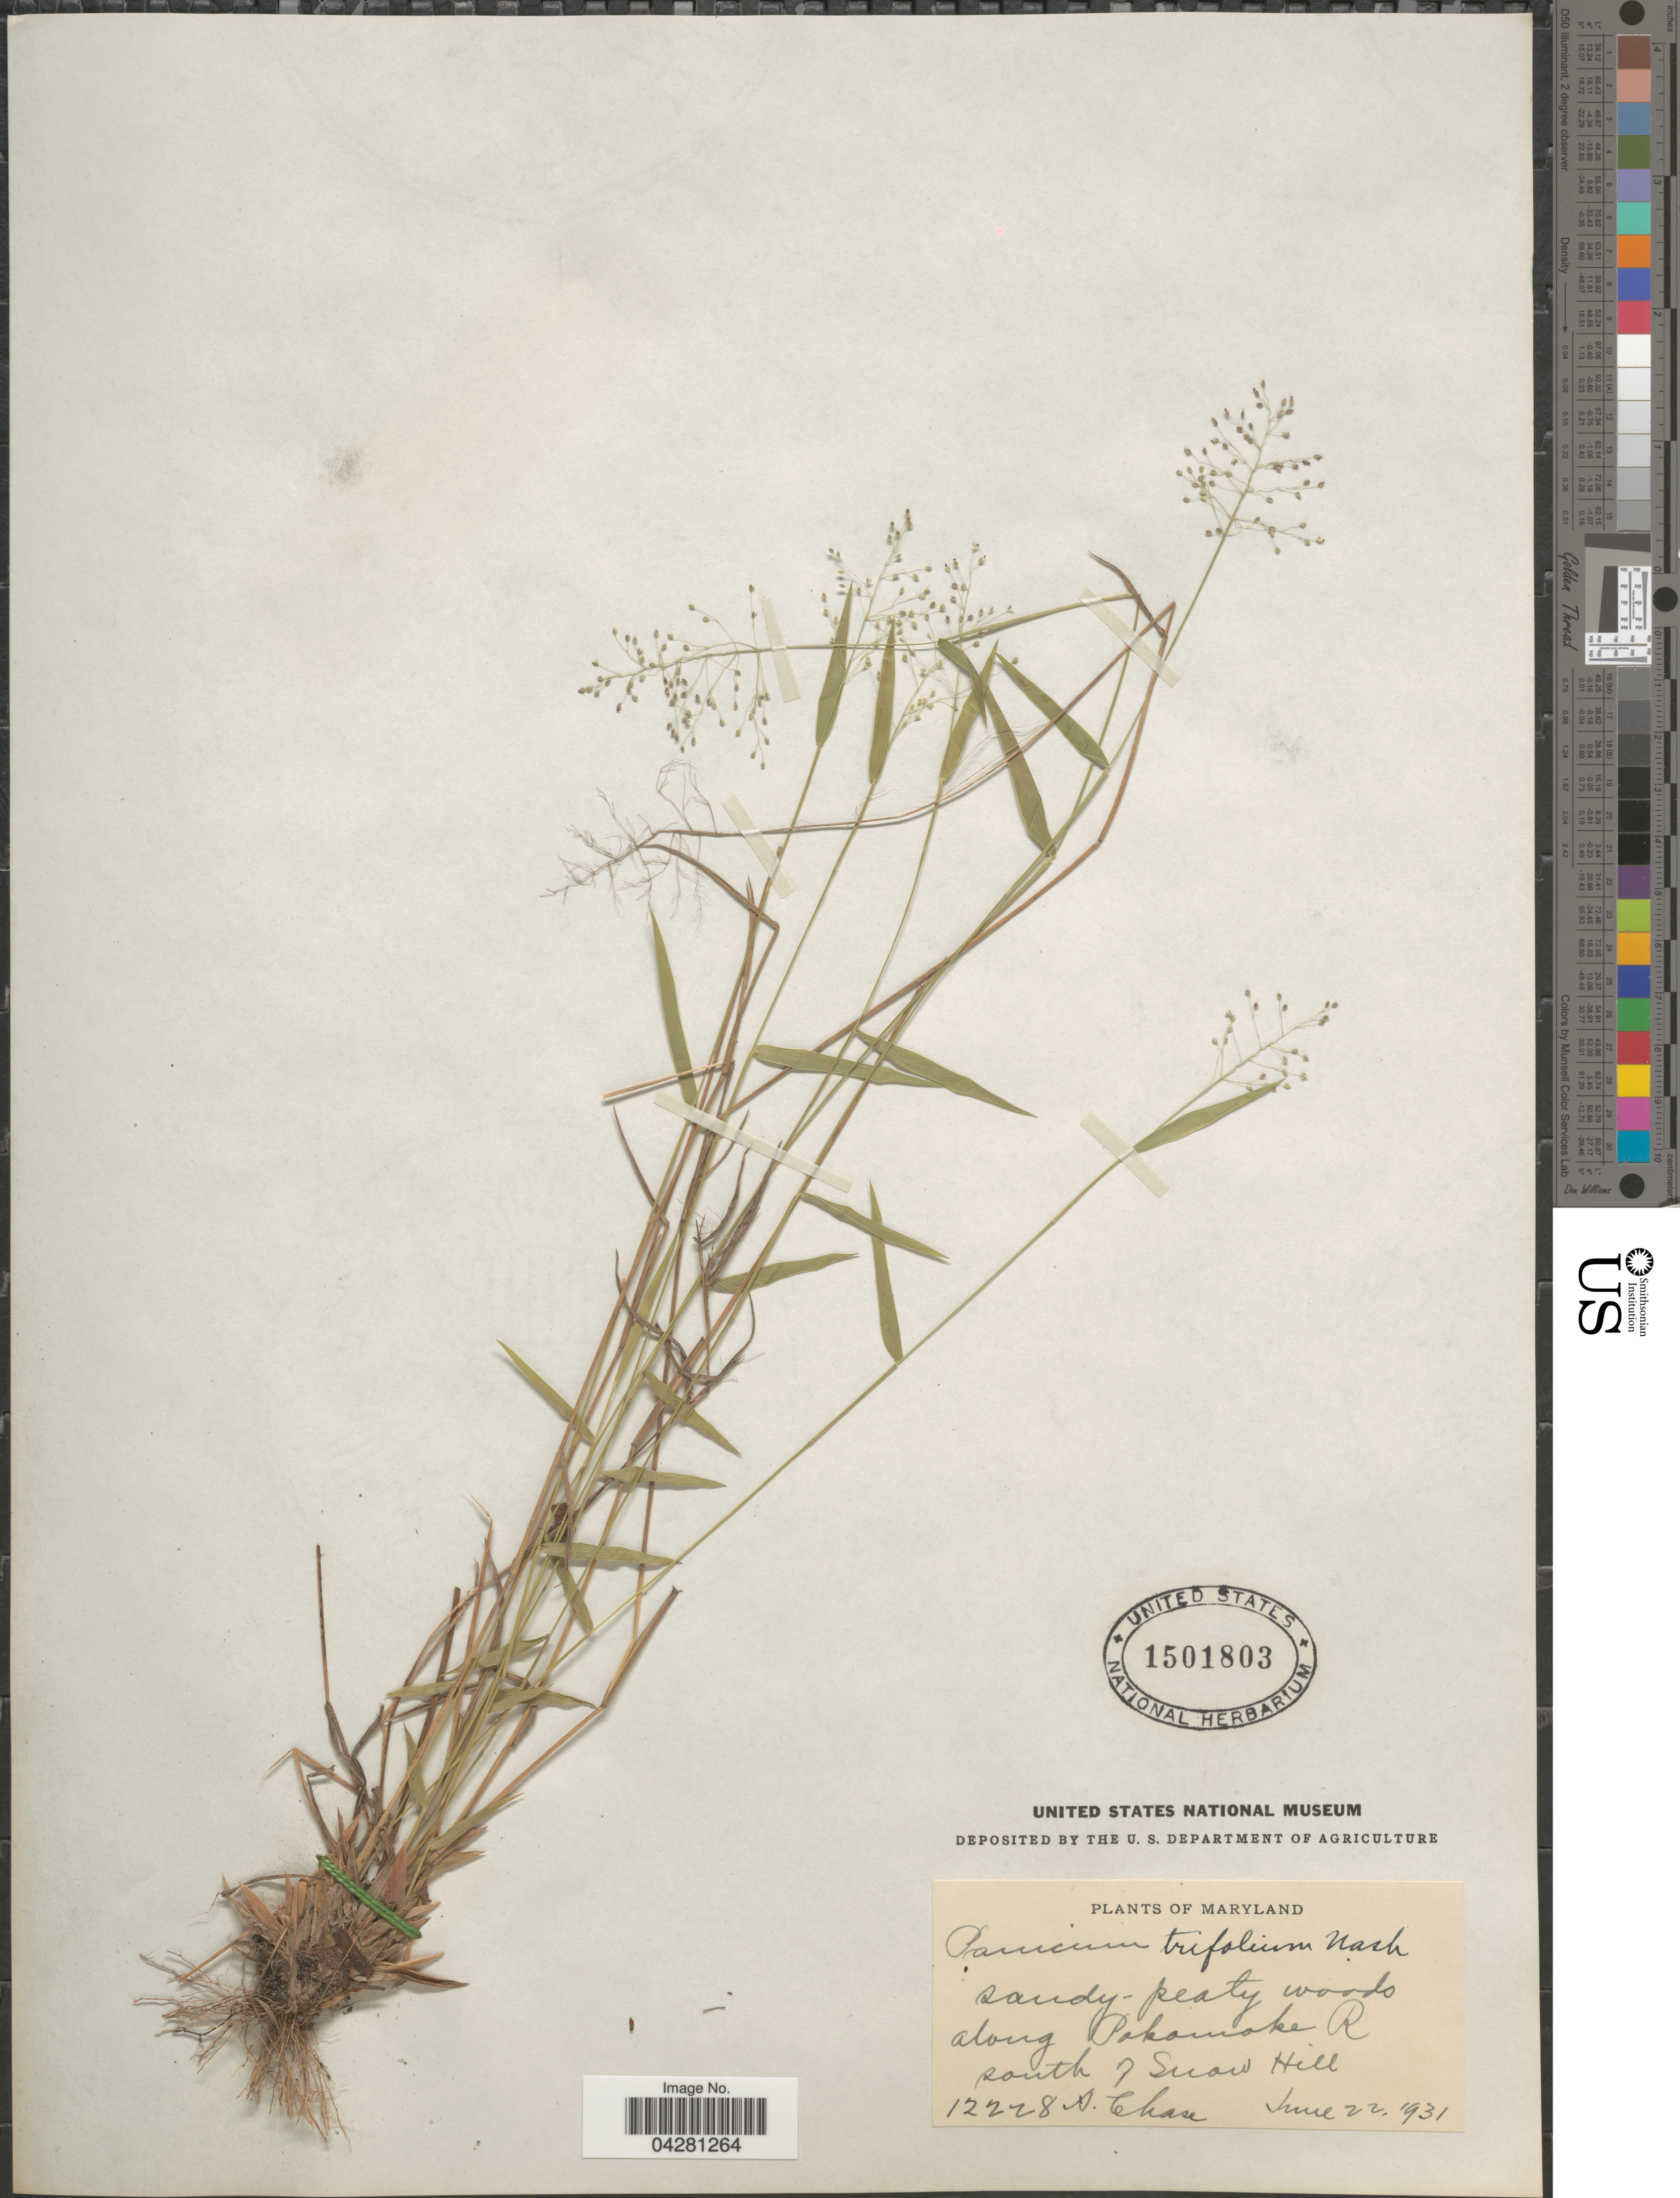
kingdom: Plantae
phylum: Tracheophyta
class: Liliopsida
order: Poales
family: Poaceae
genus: Dichanthelium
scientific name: Dichanthelium dichotomum var. unciphyllum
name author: (Trin.) Davidse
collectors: A. Chase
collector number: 12228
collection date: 1931-06-22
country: United States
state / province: Maryland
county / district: Worcester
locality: Along Pokomoke R. South of Snow Hill.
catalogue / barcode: US 1501803